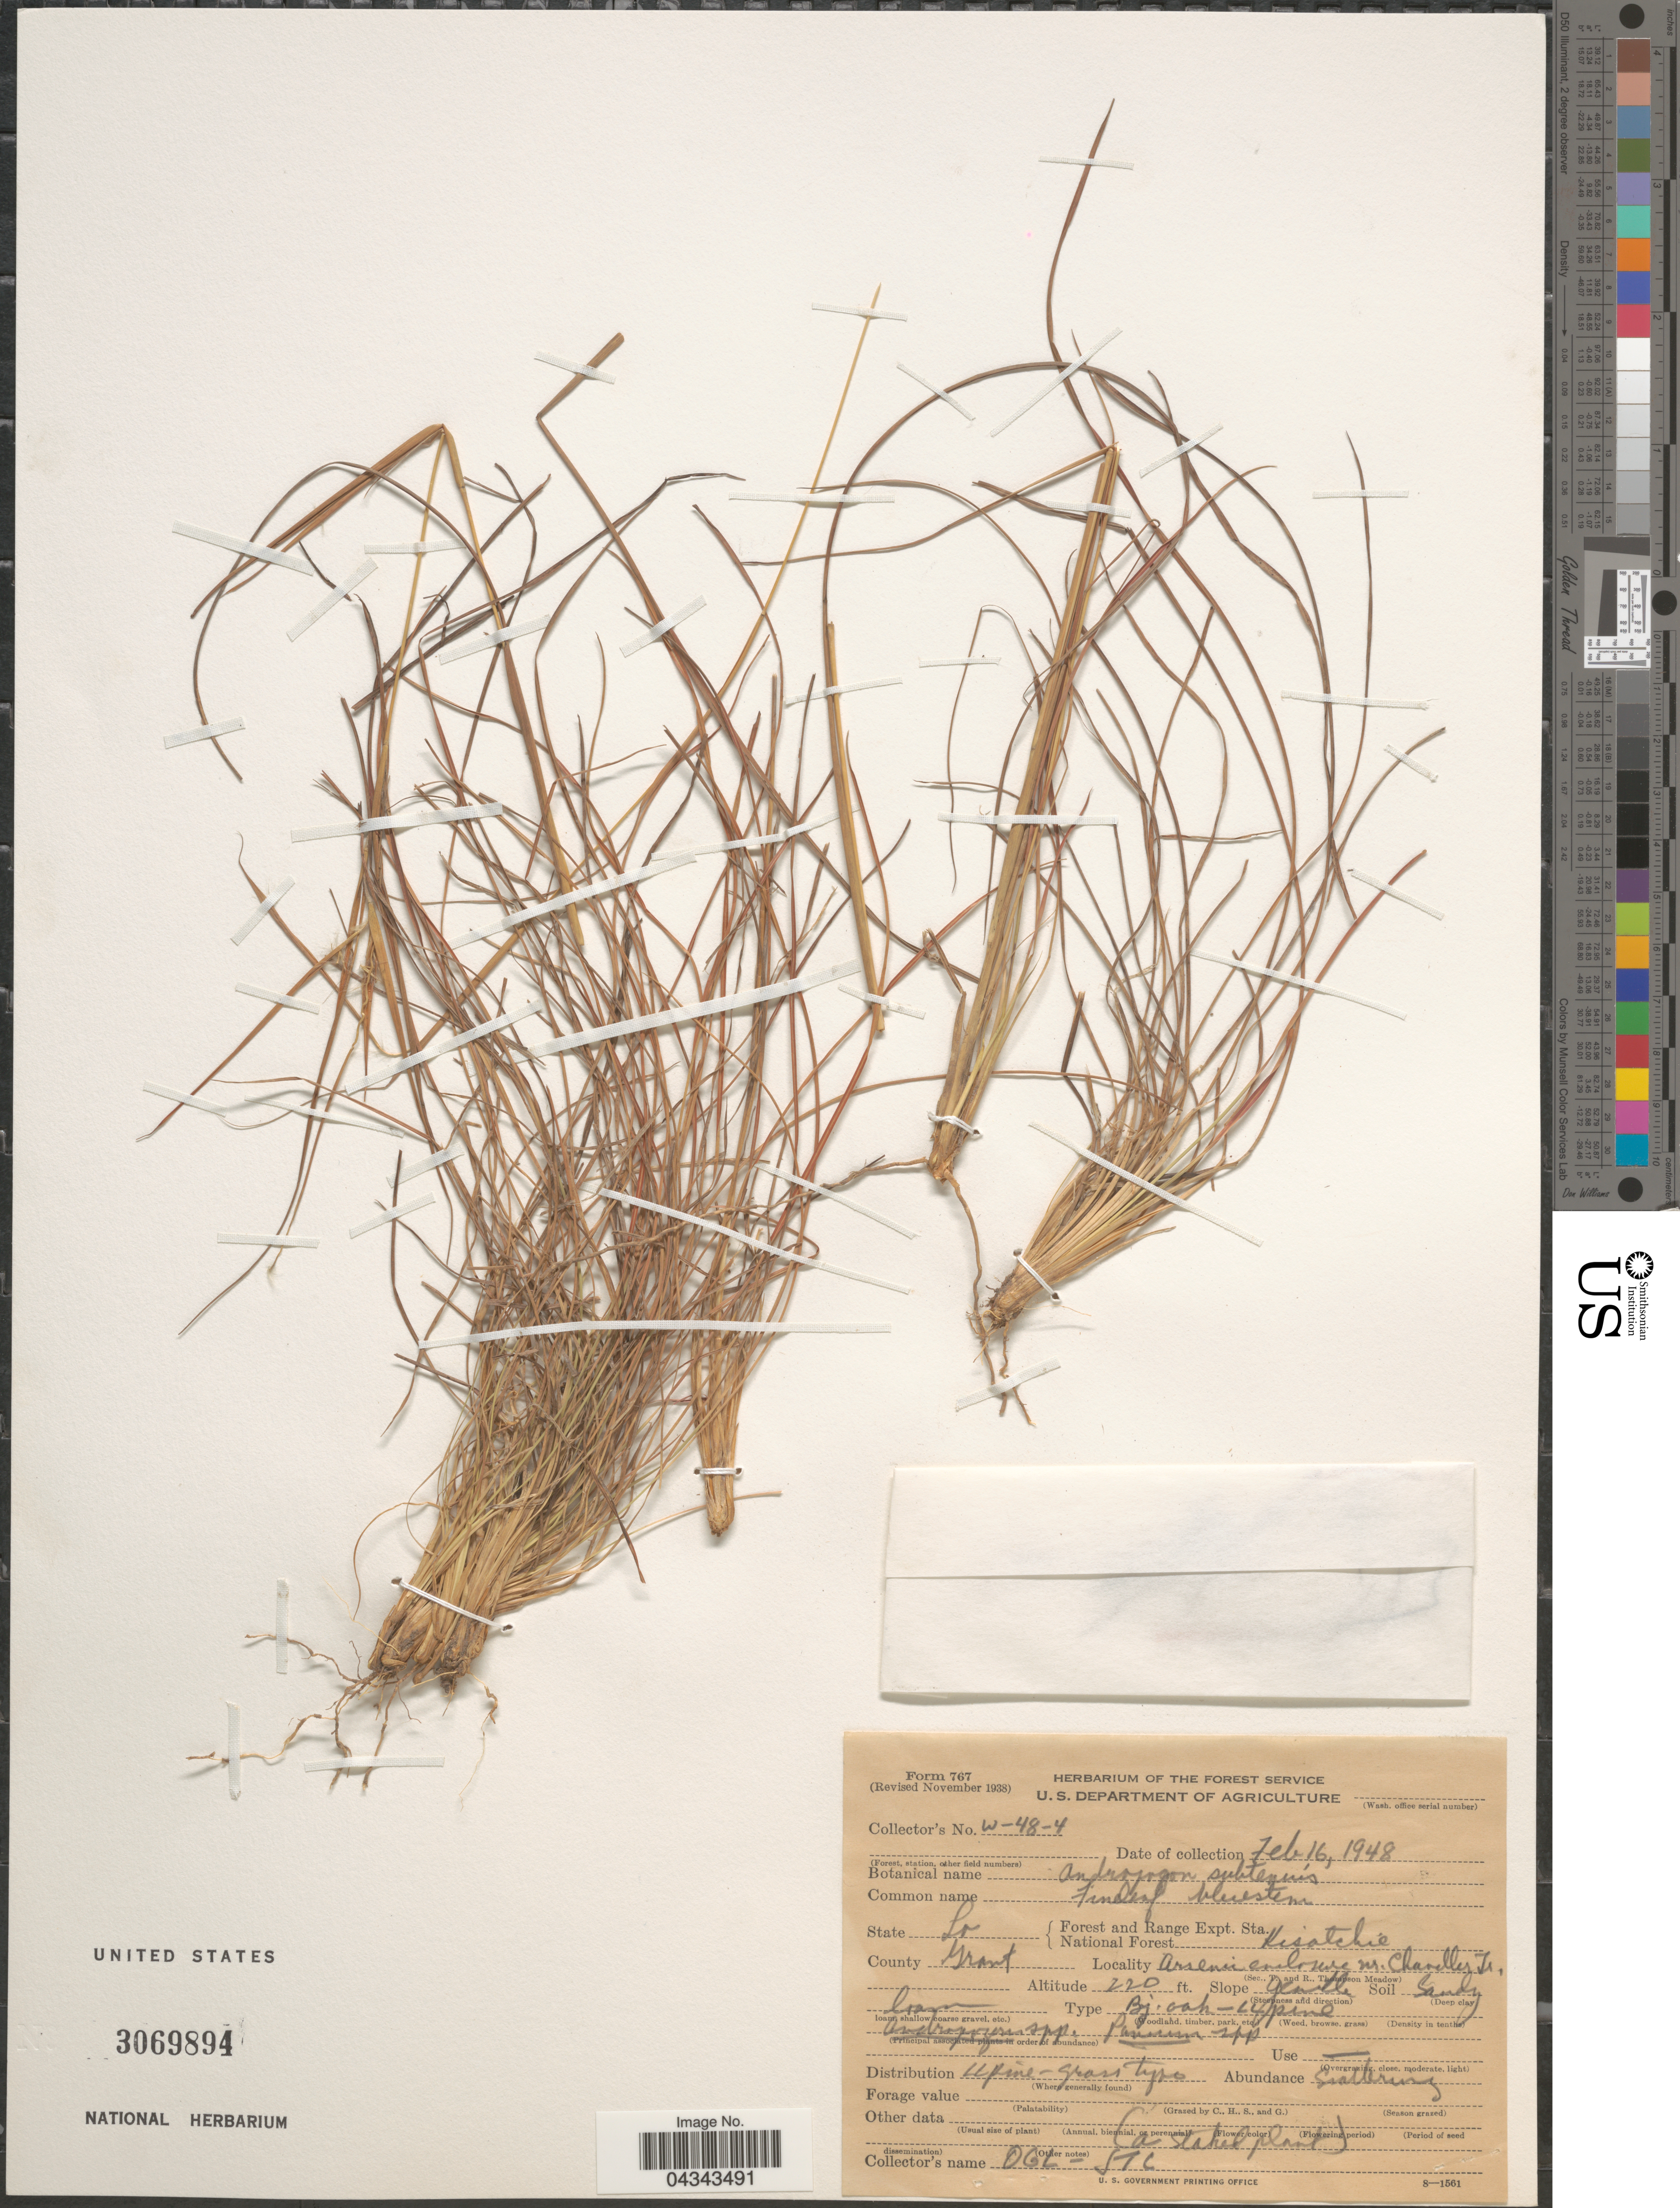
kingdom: Plantae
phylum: Tracheophyta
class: Liliopsida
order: Poales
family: Poaceae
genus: Andropogon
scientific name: Andropogon gyrans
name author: Ashe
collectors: O. G. L. & S. T. C.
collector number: W-48-4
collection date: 1948-02-16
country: United States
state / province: Louisiana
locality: Forest and Range Expt. Sta. National Forest Kisatchie. County Grant. Arsenic enclosure nr. Chandler Is.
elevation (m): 67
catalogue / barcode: US 3069894